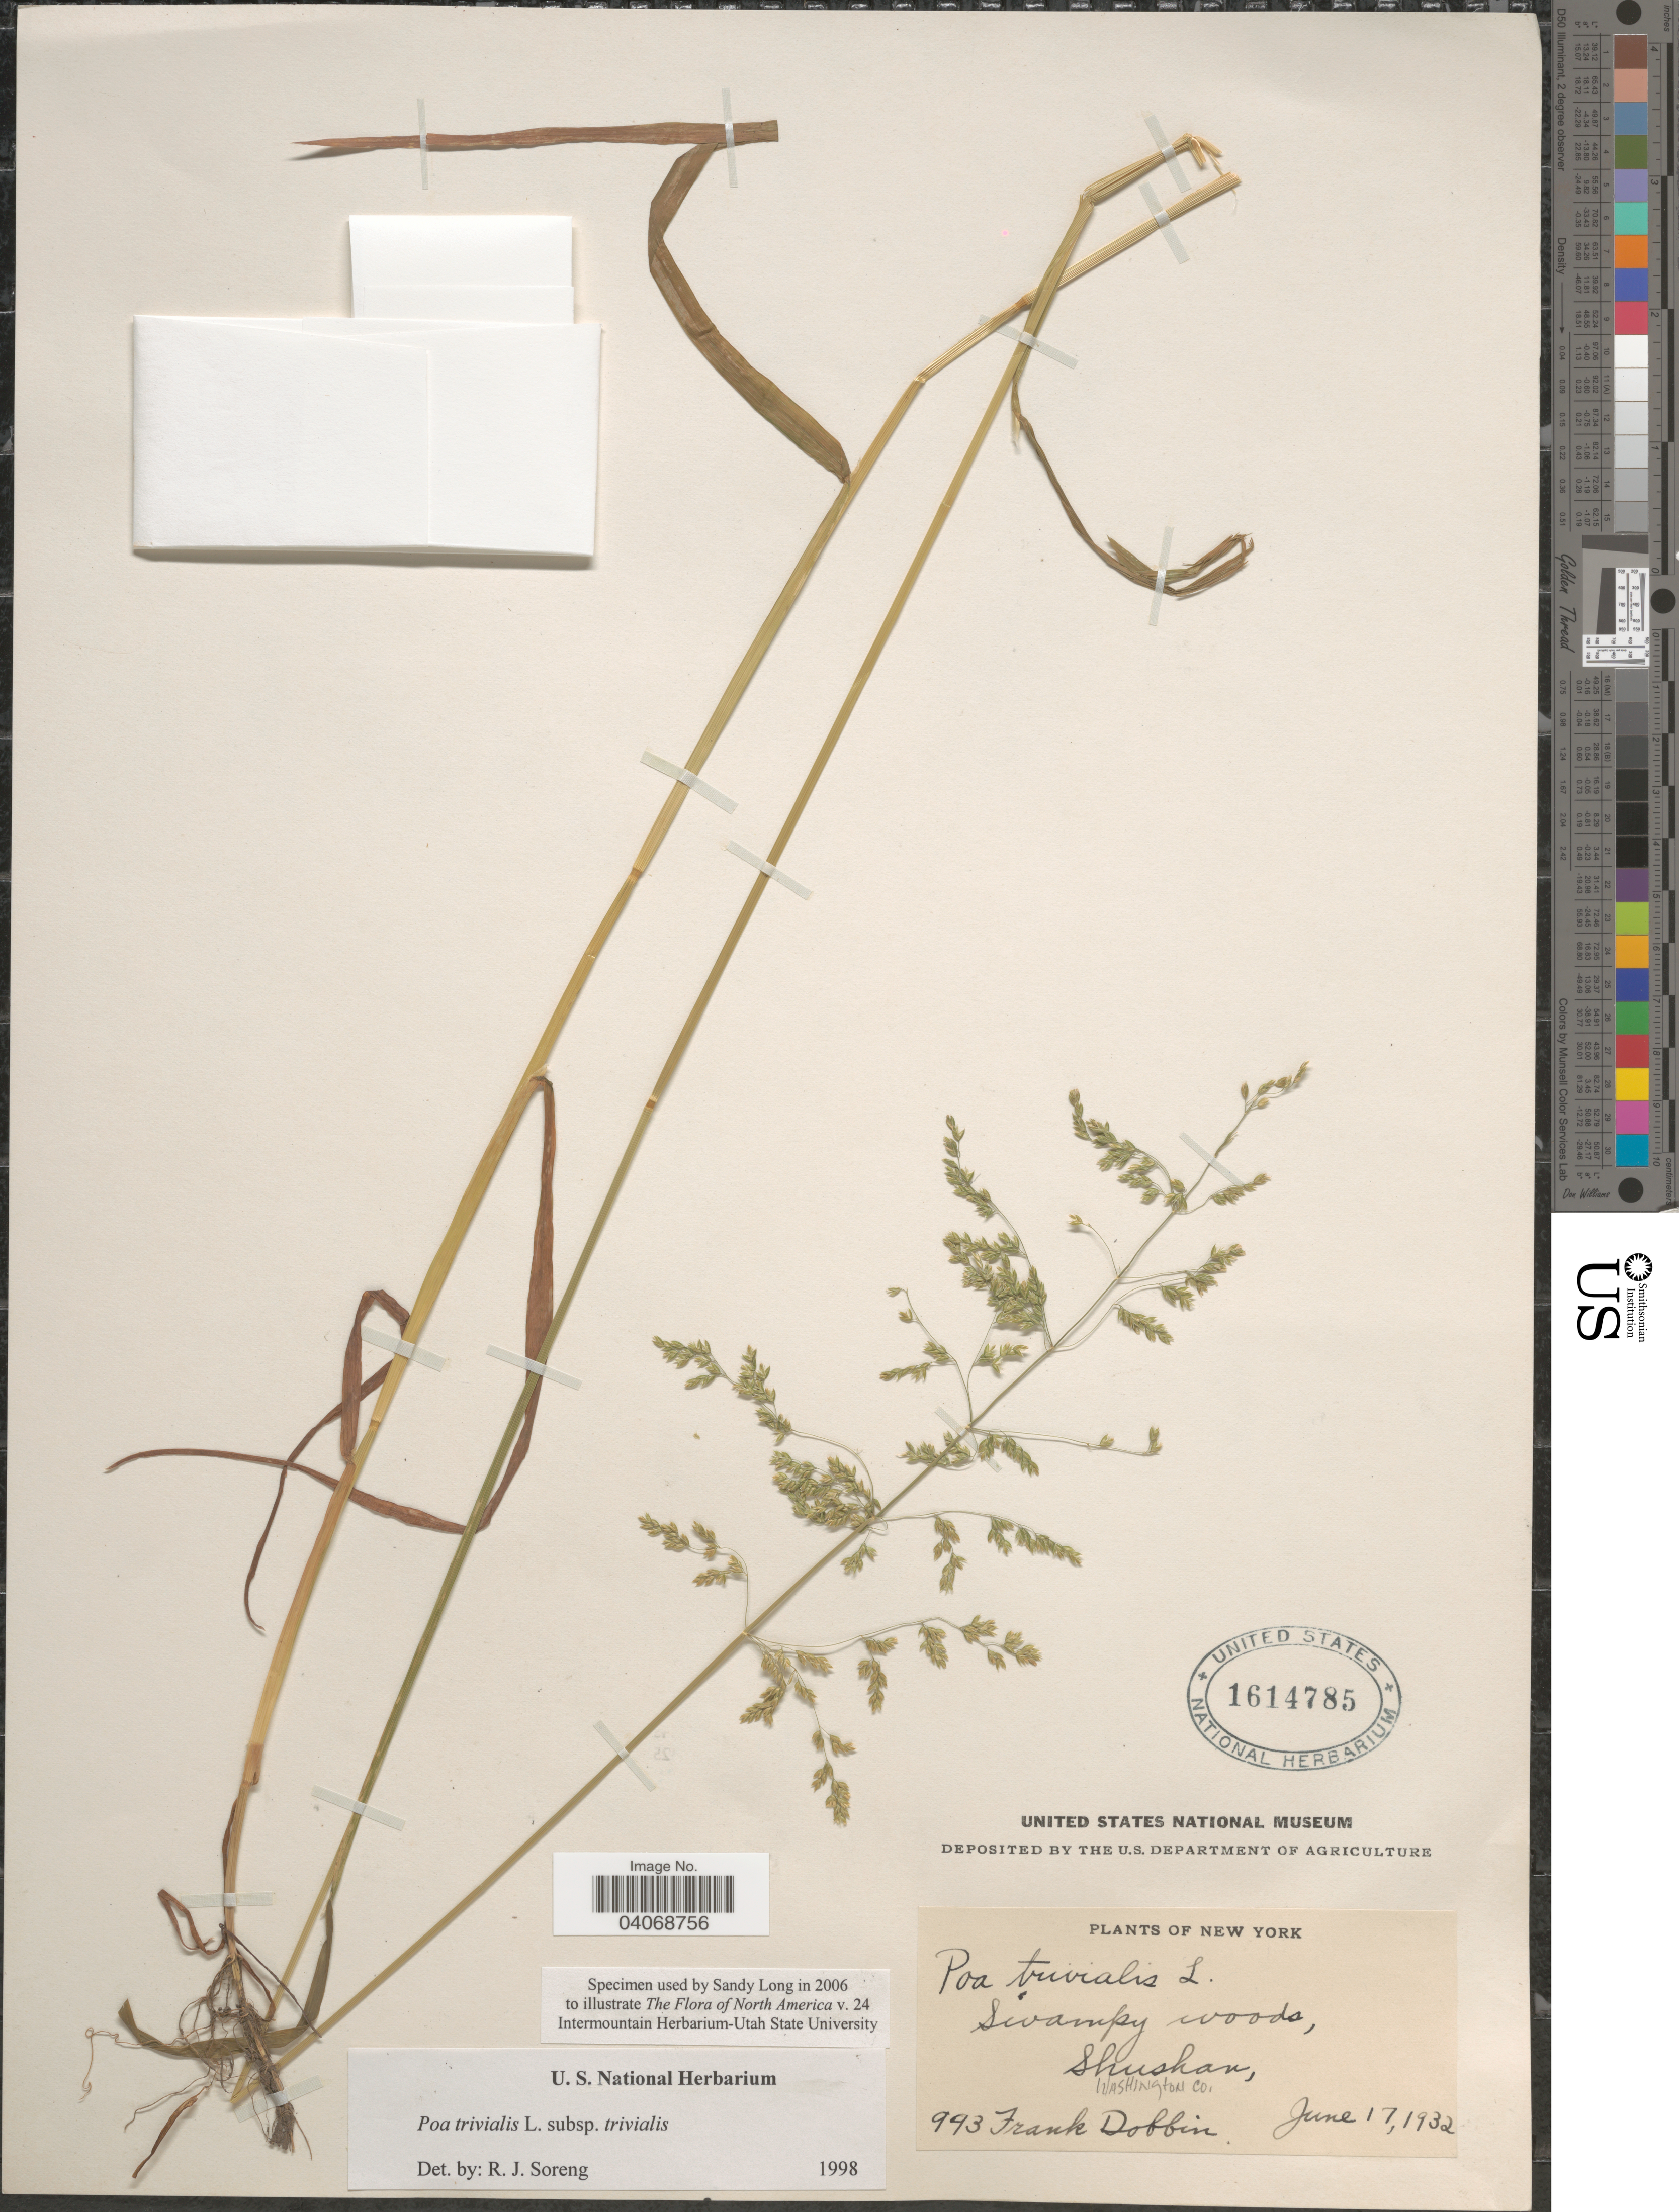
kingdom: Plantae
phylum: Tracheophyta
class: Liliopsida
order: Poales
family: Poaceae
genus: Poa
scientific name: Poa trivialis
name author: L.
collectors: F. Dobbin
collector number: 993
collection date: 1932-06-17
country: United States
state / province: New York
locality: Swampy woods, Shushan, Washington Co.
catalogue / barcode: US 1614785